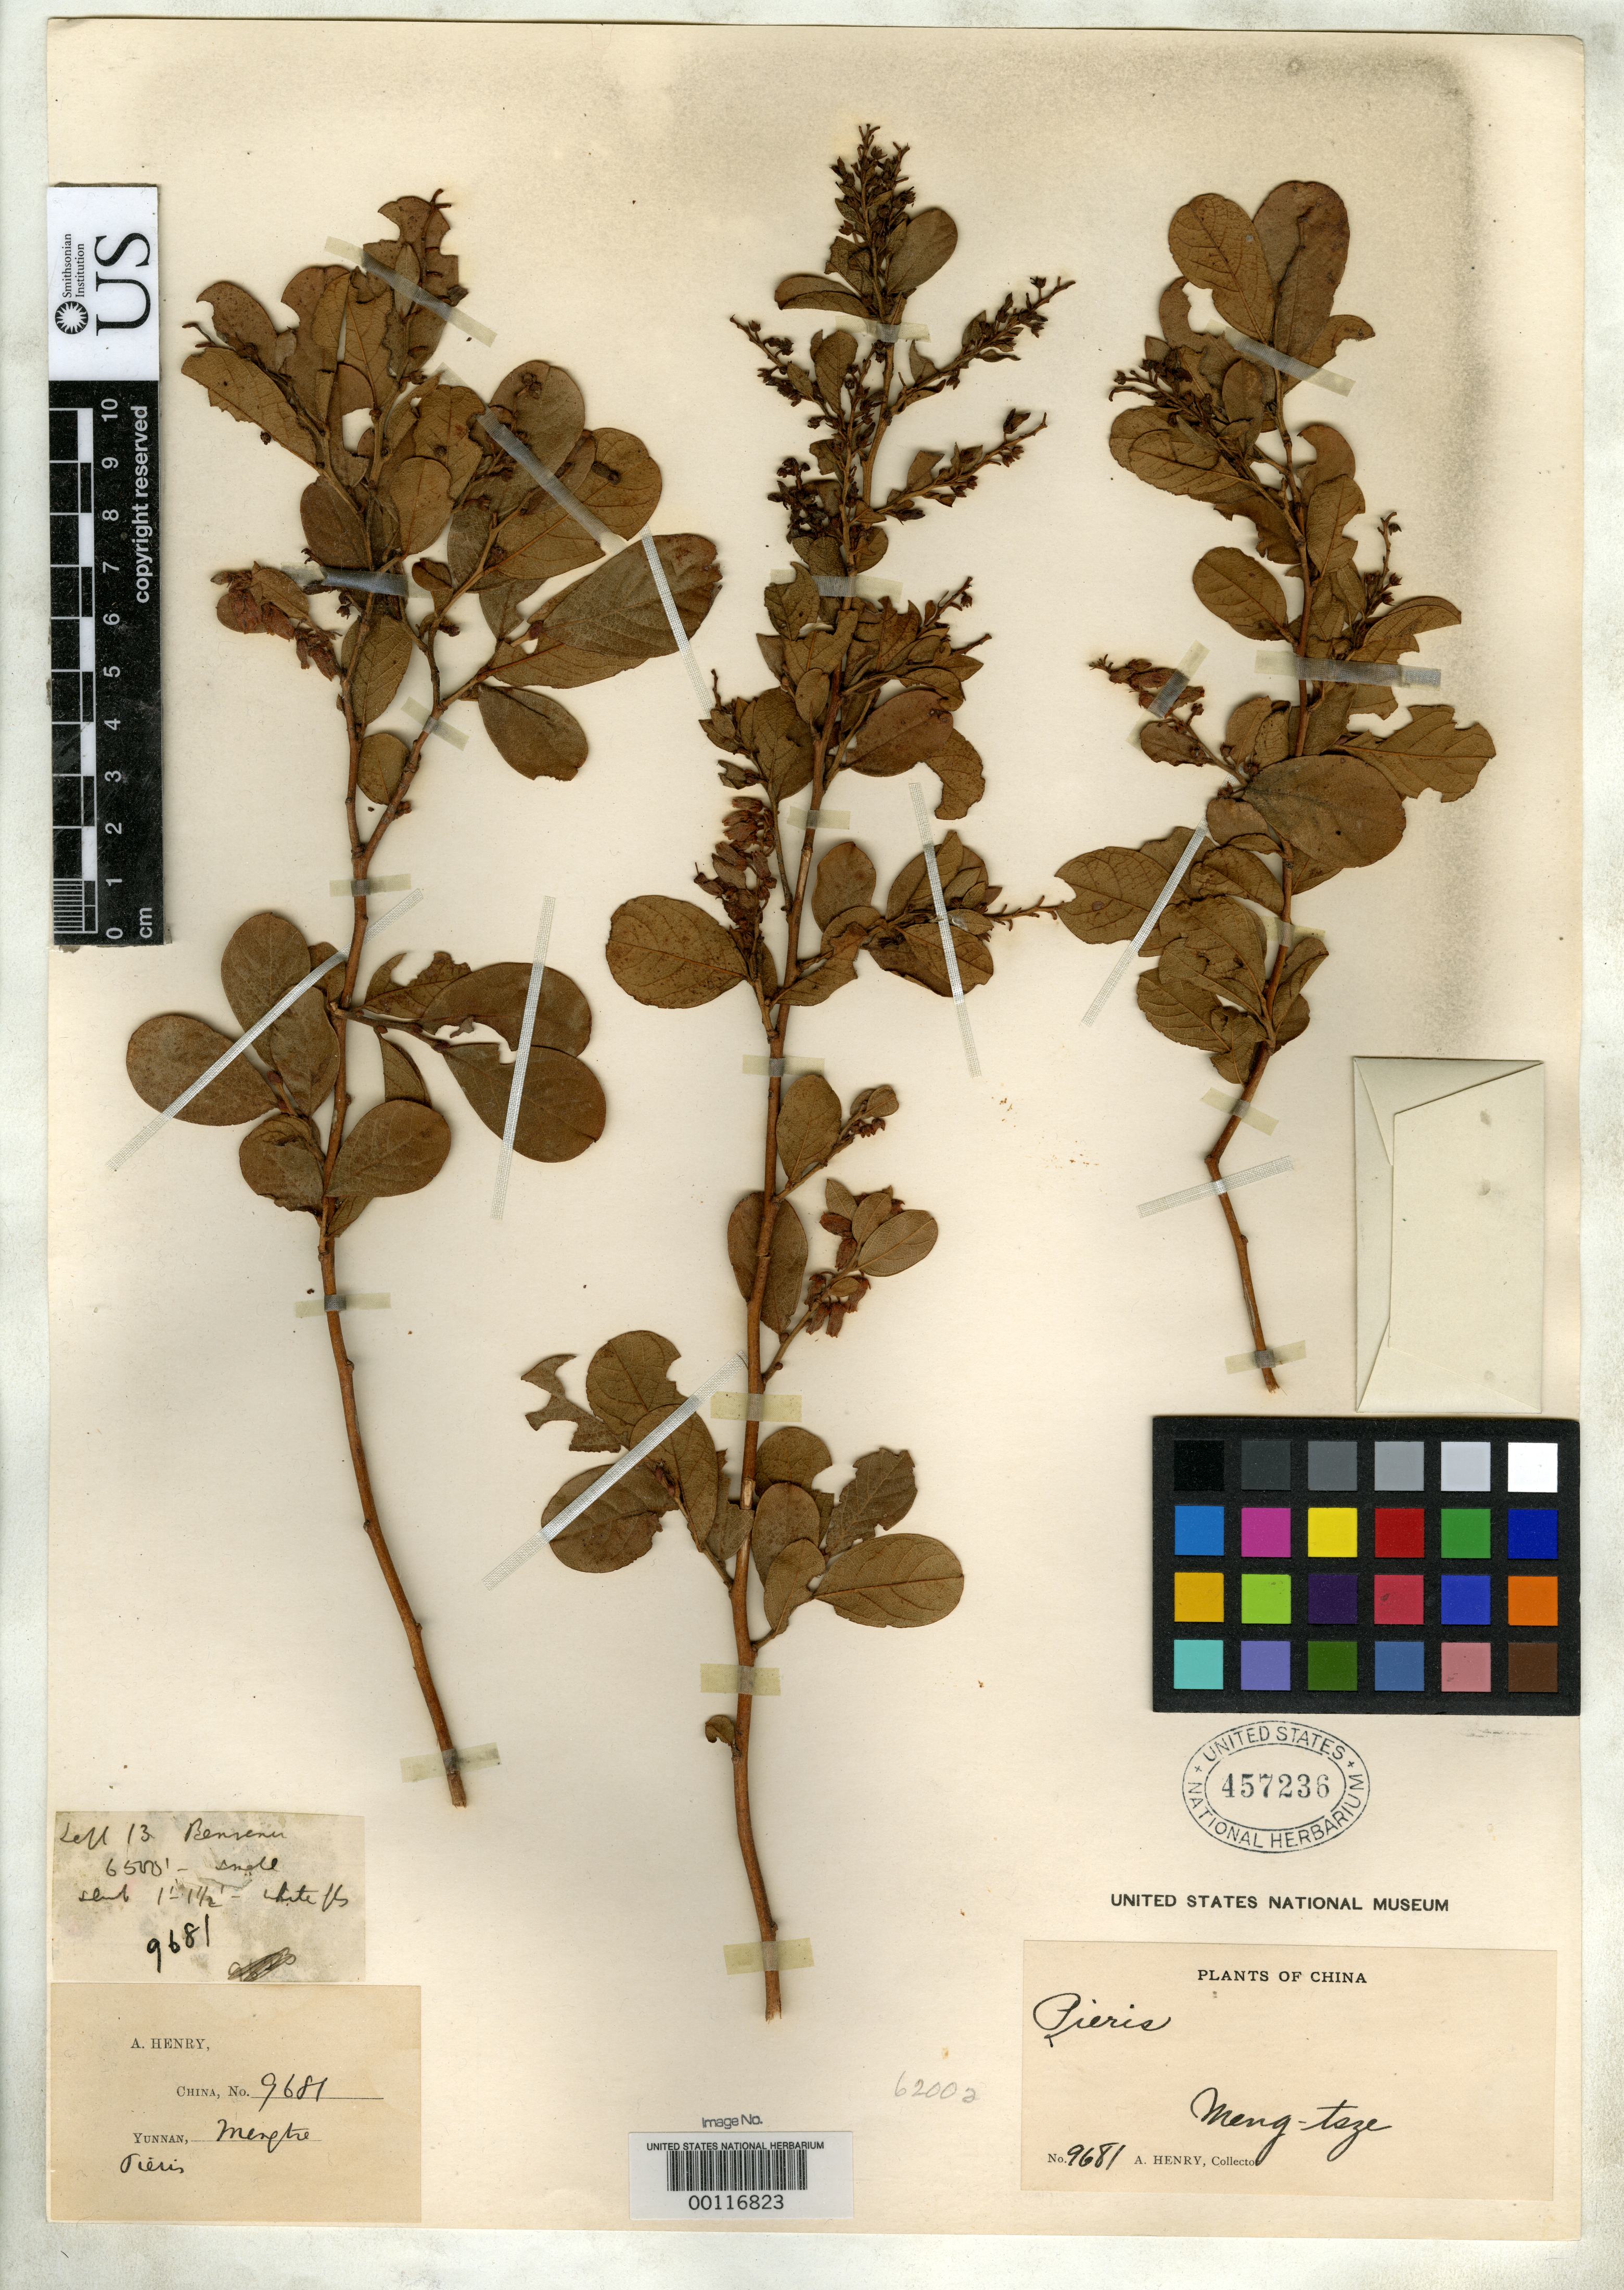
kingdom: Plantae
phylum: Tracheophyta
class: Magnoliopsida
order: Ericales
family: Ericaceae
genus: Pieris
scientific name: Pieris henryi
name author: H. Lév.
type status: Type Collection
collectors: A. Henry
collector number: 9681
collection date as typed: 13 Sep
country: China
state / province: Yunnan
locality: Mengtze.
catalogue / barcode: US 457236